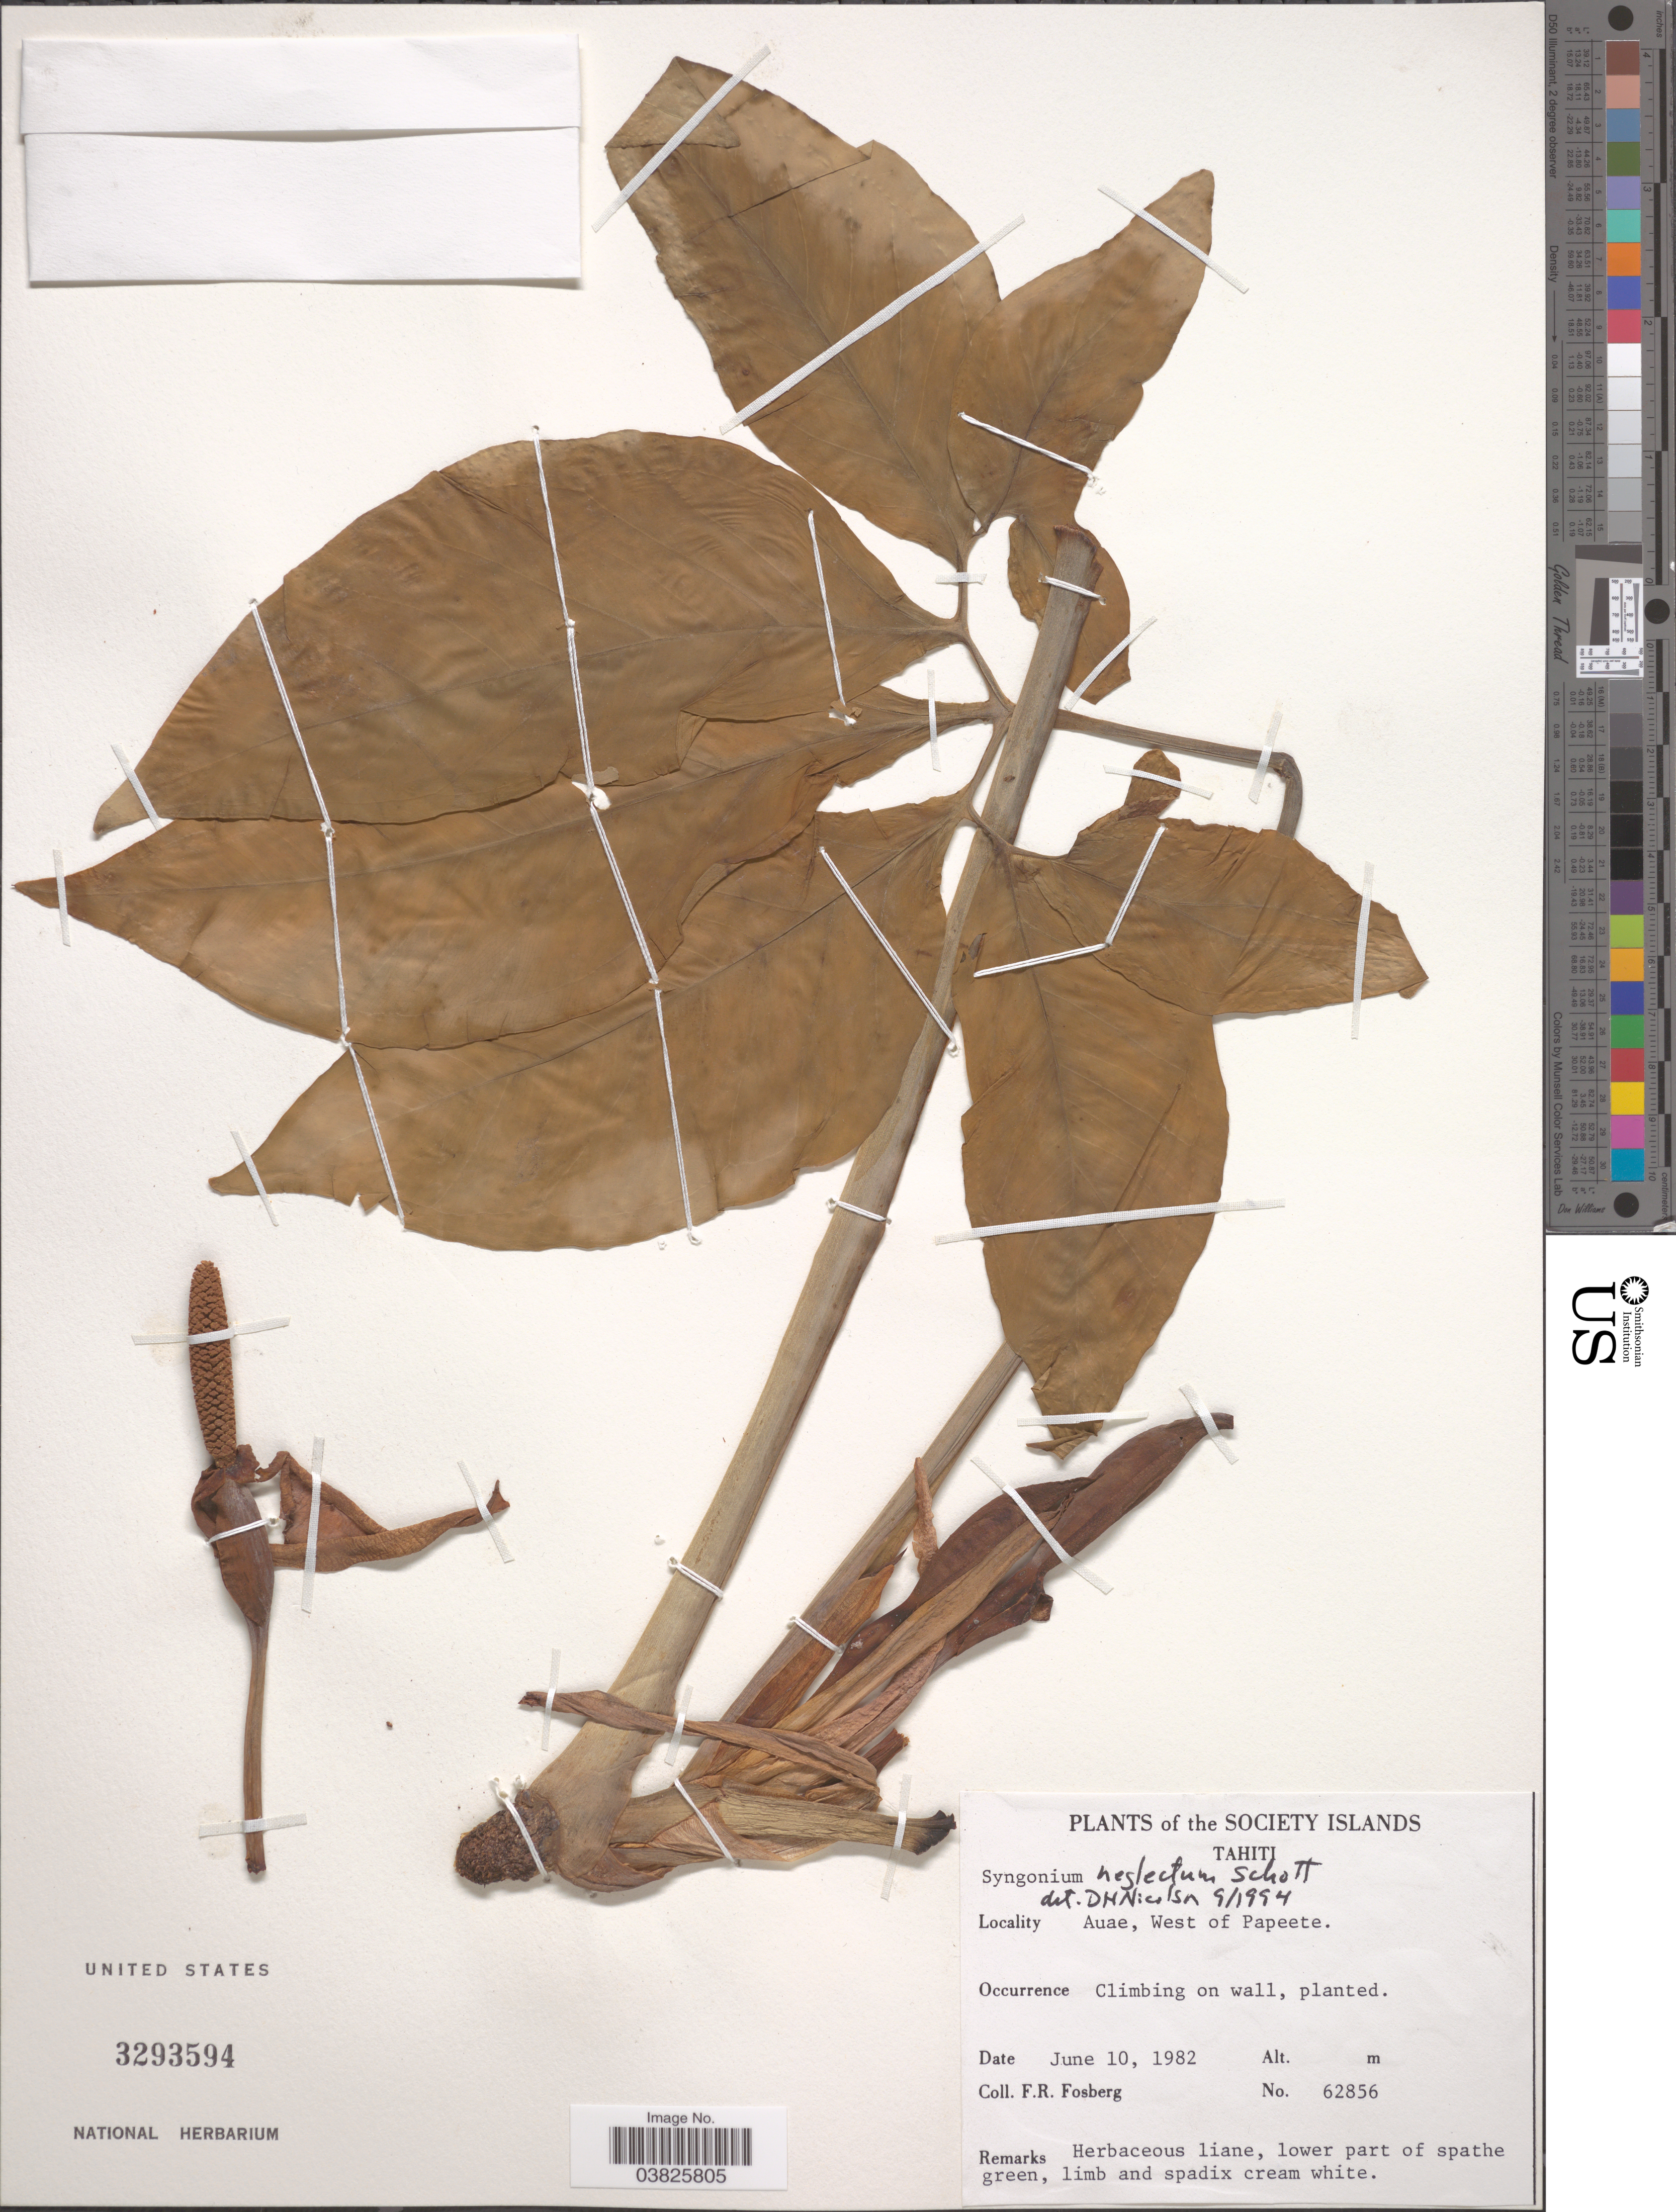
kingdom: Plantae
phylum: Tracheophyta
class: Liliopsida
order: Alismatales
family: Araceae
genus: Syngonium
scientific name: Syngonium neglectum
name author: Schott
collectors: F. R. Fosberg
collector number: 62856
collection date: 1982-06-10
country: French Polynesia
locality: Society Islands. Tahiti. Auae, West of Papeete.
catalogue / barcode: US 3293594